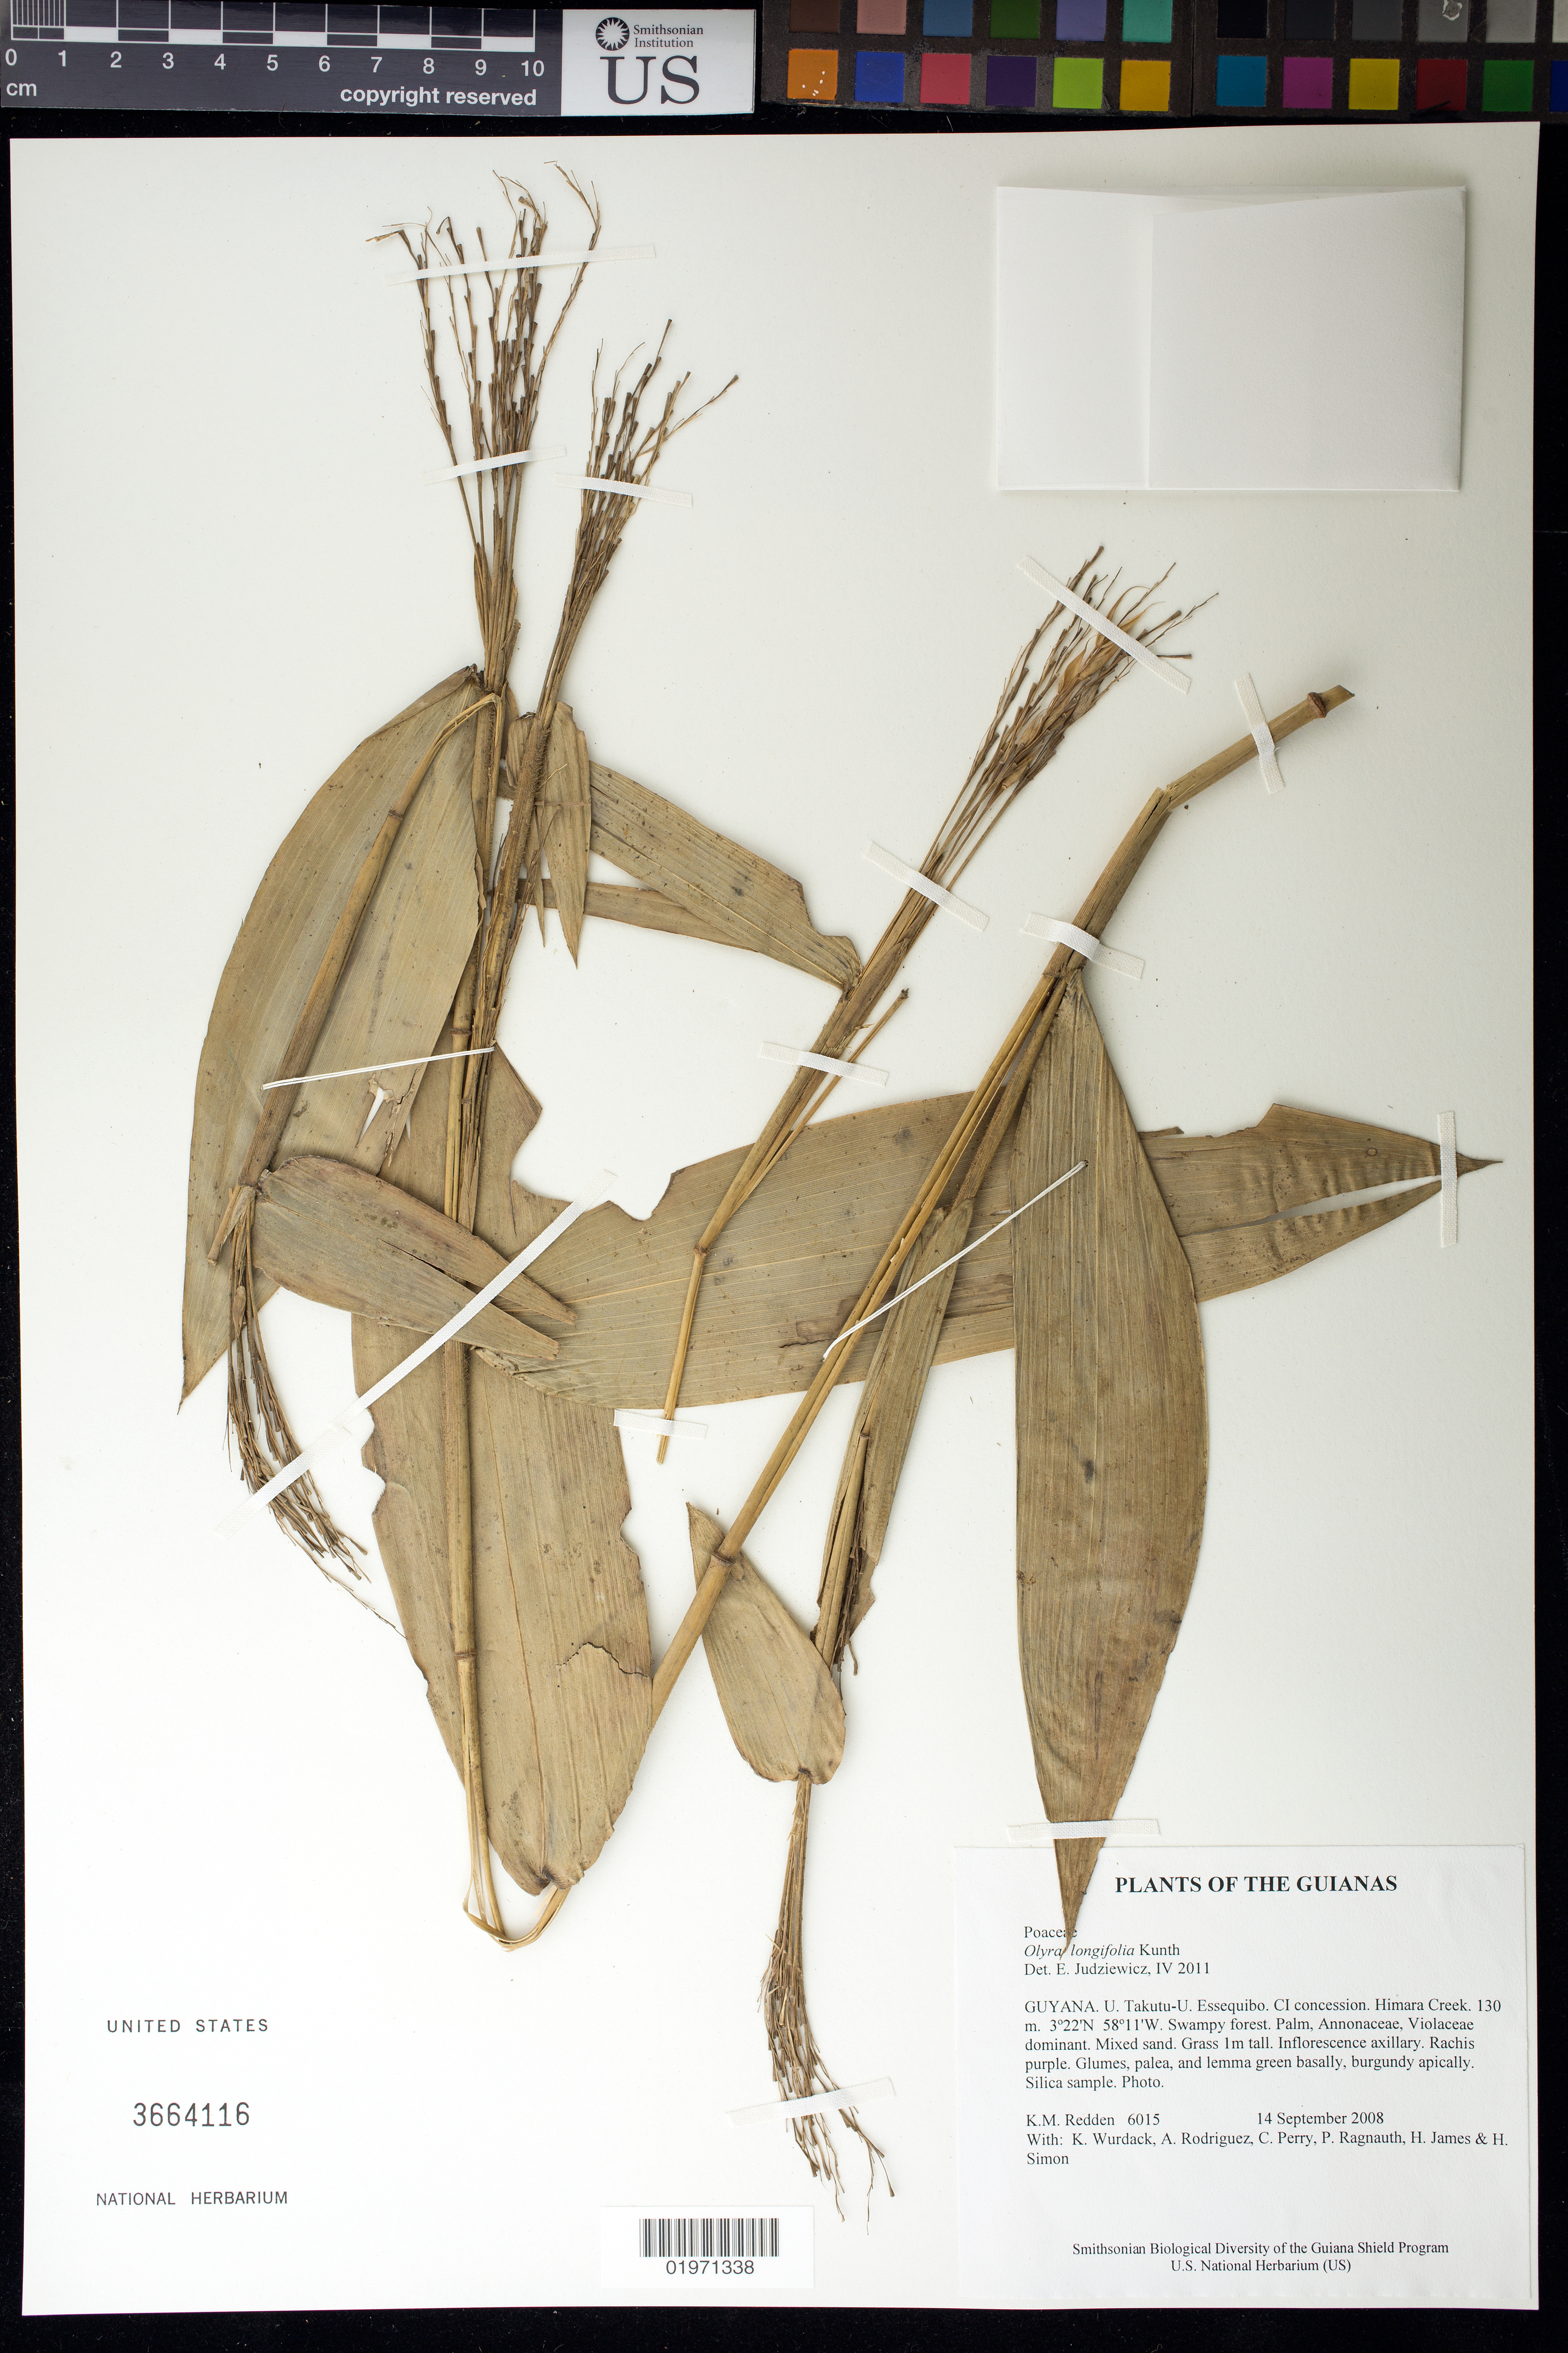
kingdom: Plantae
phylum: Tracheophyta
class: Liliopsida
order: Poales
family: Poaceae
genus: Olyra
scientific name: Olyra longifolia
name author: Kunth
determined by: Judziewicz, E. J.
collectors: K. M. Redden, K. Wurdack, A. Rodriguez, C. Perry, P. Ragnauth, H. James & H. Simon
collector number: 6015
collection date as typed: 14 September 2008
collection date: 2008-09-14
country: Guyana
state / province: U. Takutu-U. Essequibo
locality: CI concession. Himara Creek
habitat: Swampy forest. Palm, Annonaceae, Violaceae dominant. Mixed sand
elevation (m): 130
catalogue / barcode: US 3664116